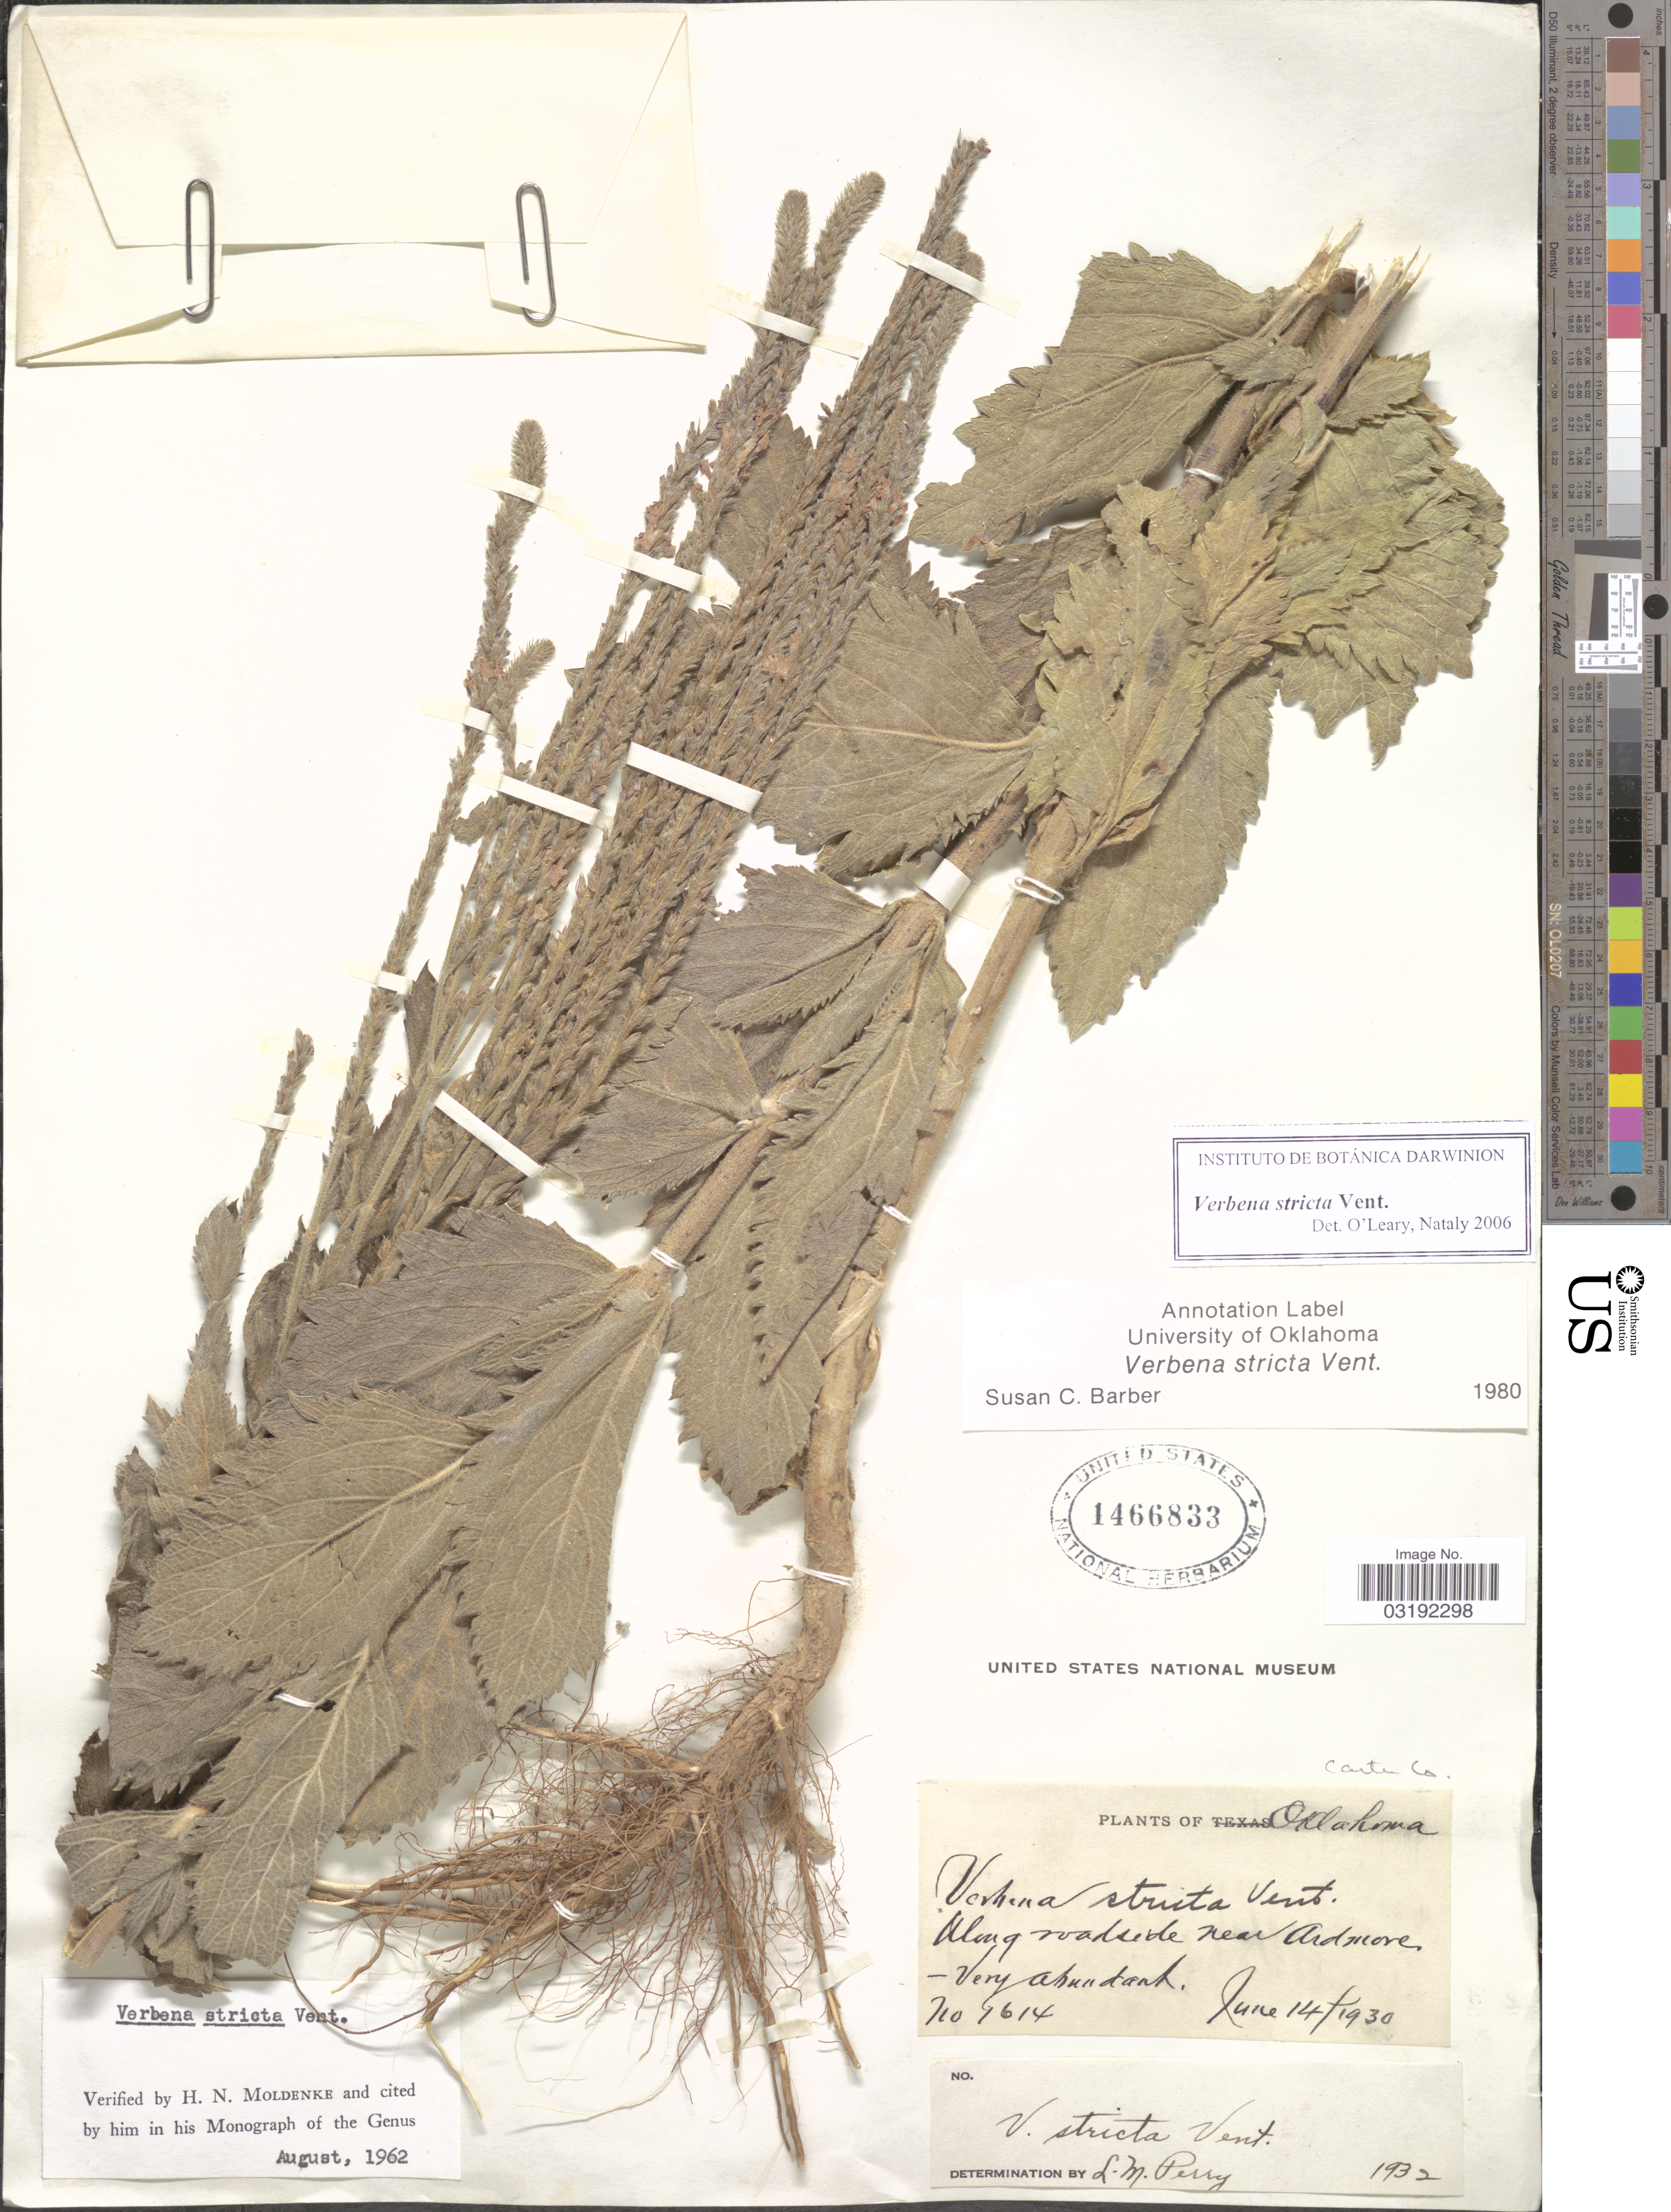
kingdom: Plantae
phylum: Tracheophyta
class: Magnoliopsida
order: Lamiales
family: Verbenaceae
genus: Verbena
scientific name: Verbena stricta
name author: Vent.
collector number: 1614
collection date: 1930-06-14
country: United States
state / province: Oklahoma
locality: Along roadside near Ardmore, Carter Co.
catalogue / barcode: US 1466833